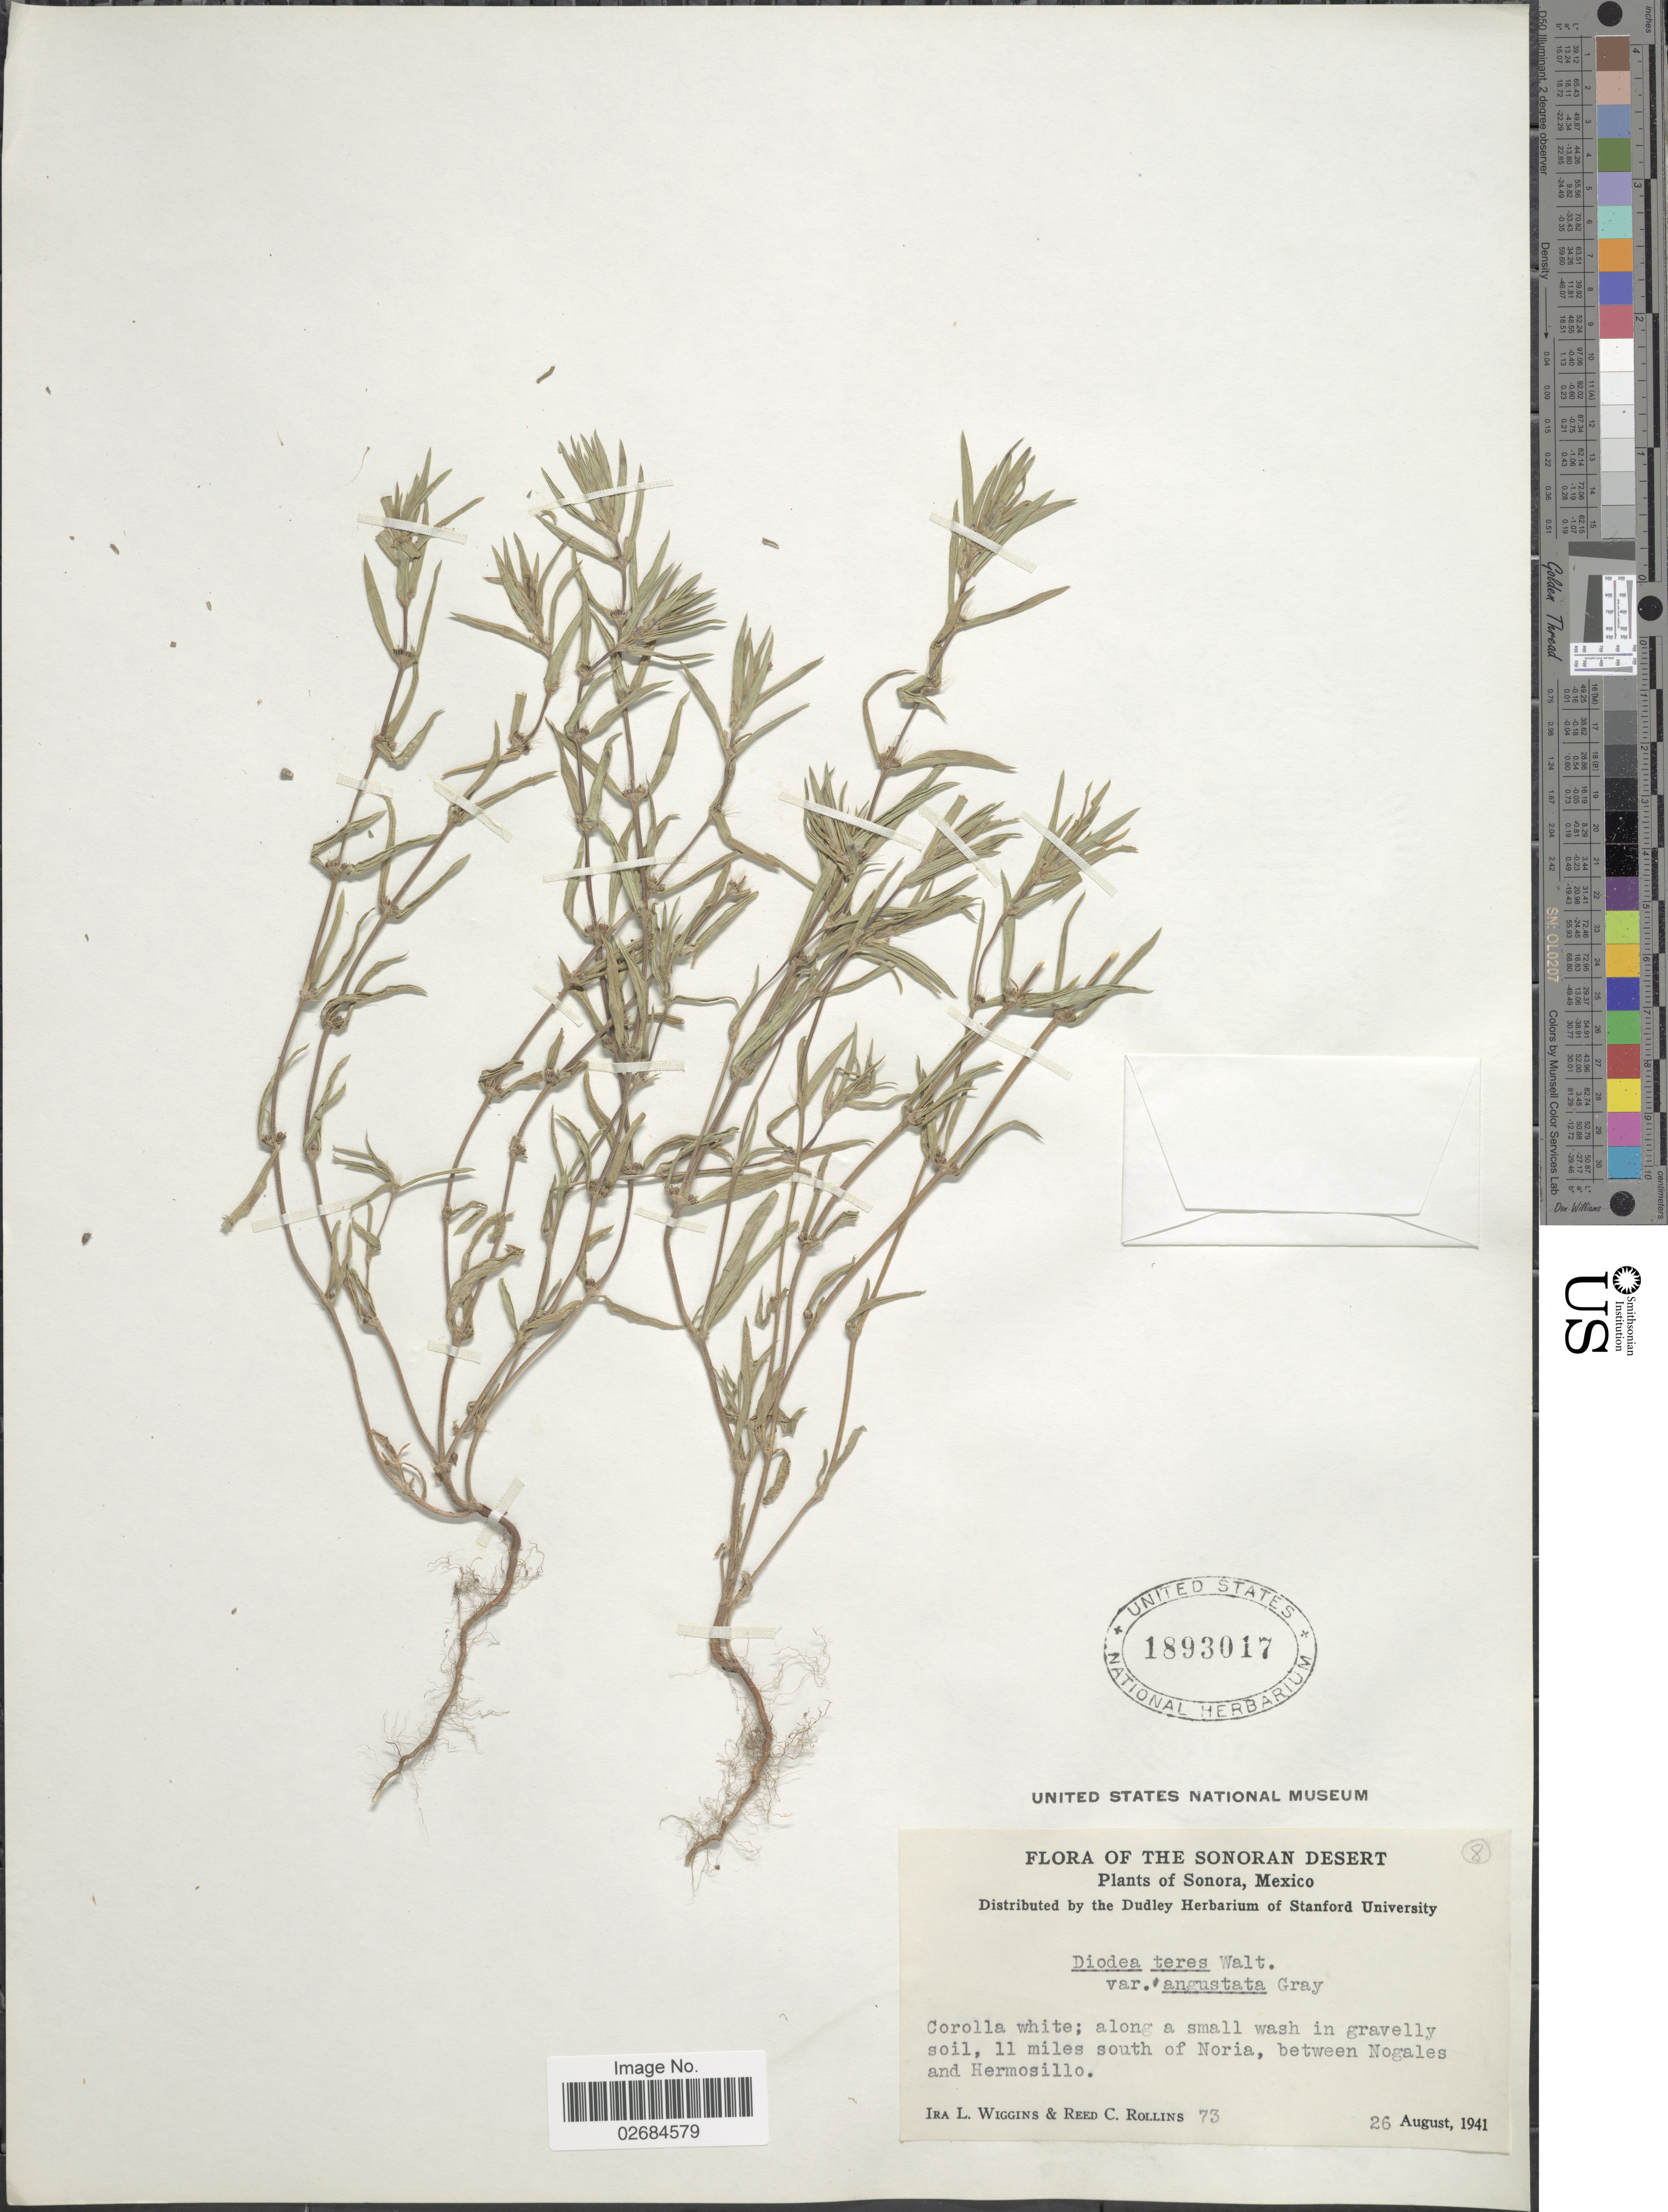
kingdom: Plantae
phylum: Tracheophyta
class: Magnoliopsida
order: Gentianales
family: Rubiaceae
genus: Diodia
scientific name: Diodia teres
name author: Walter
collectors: I. L. Wiggins & R. C. Rollins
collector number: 73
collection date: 1941-08-26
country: Mexico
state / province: Sonora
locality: Sonoran Desert. 11 miles south of Noria, between Nogales and Hermisillo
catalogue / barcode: US 1893017